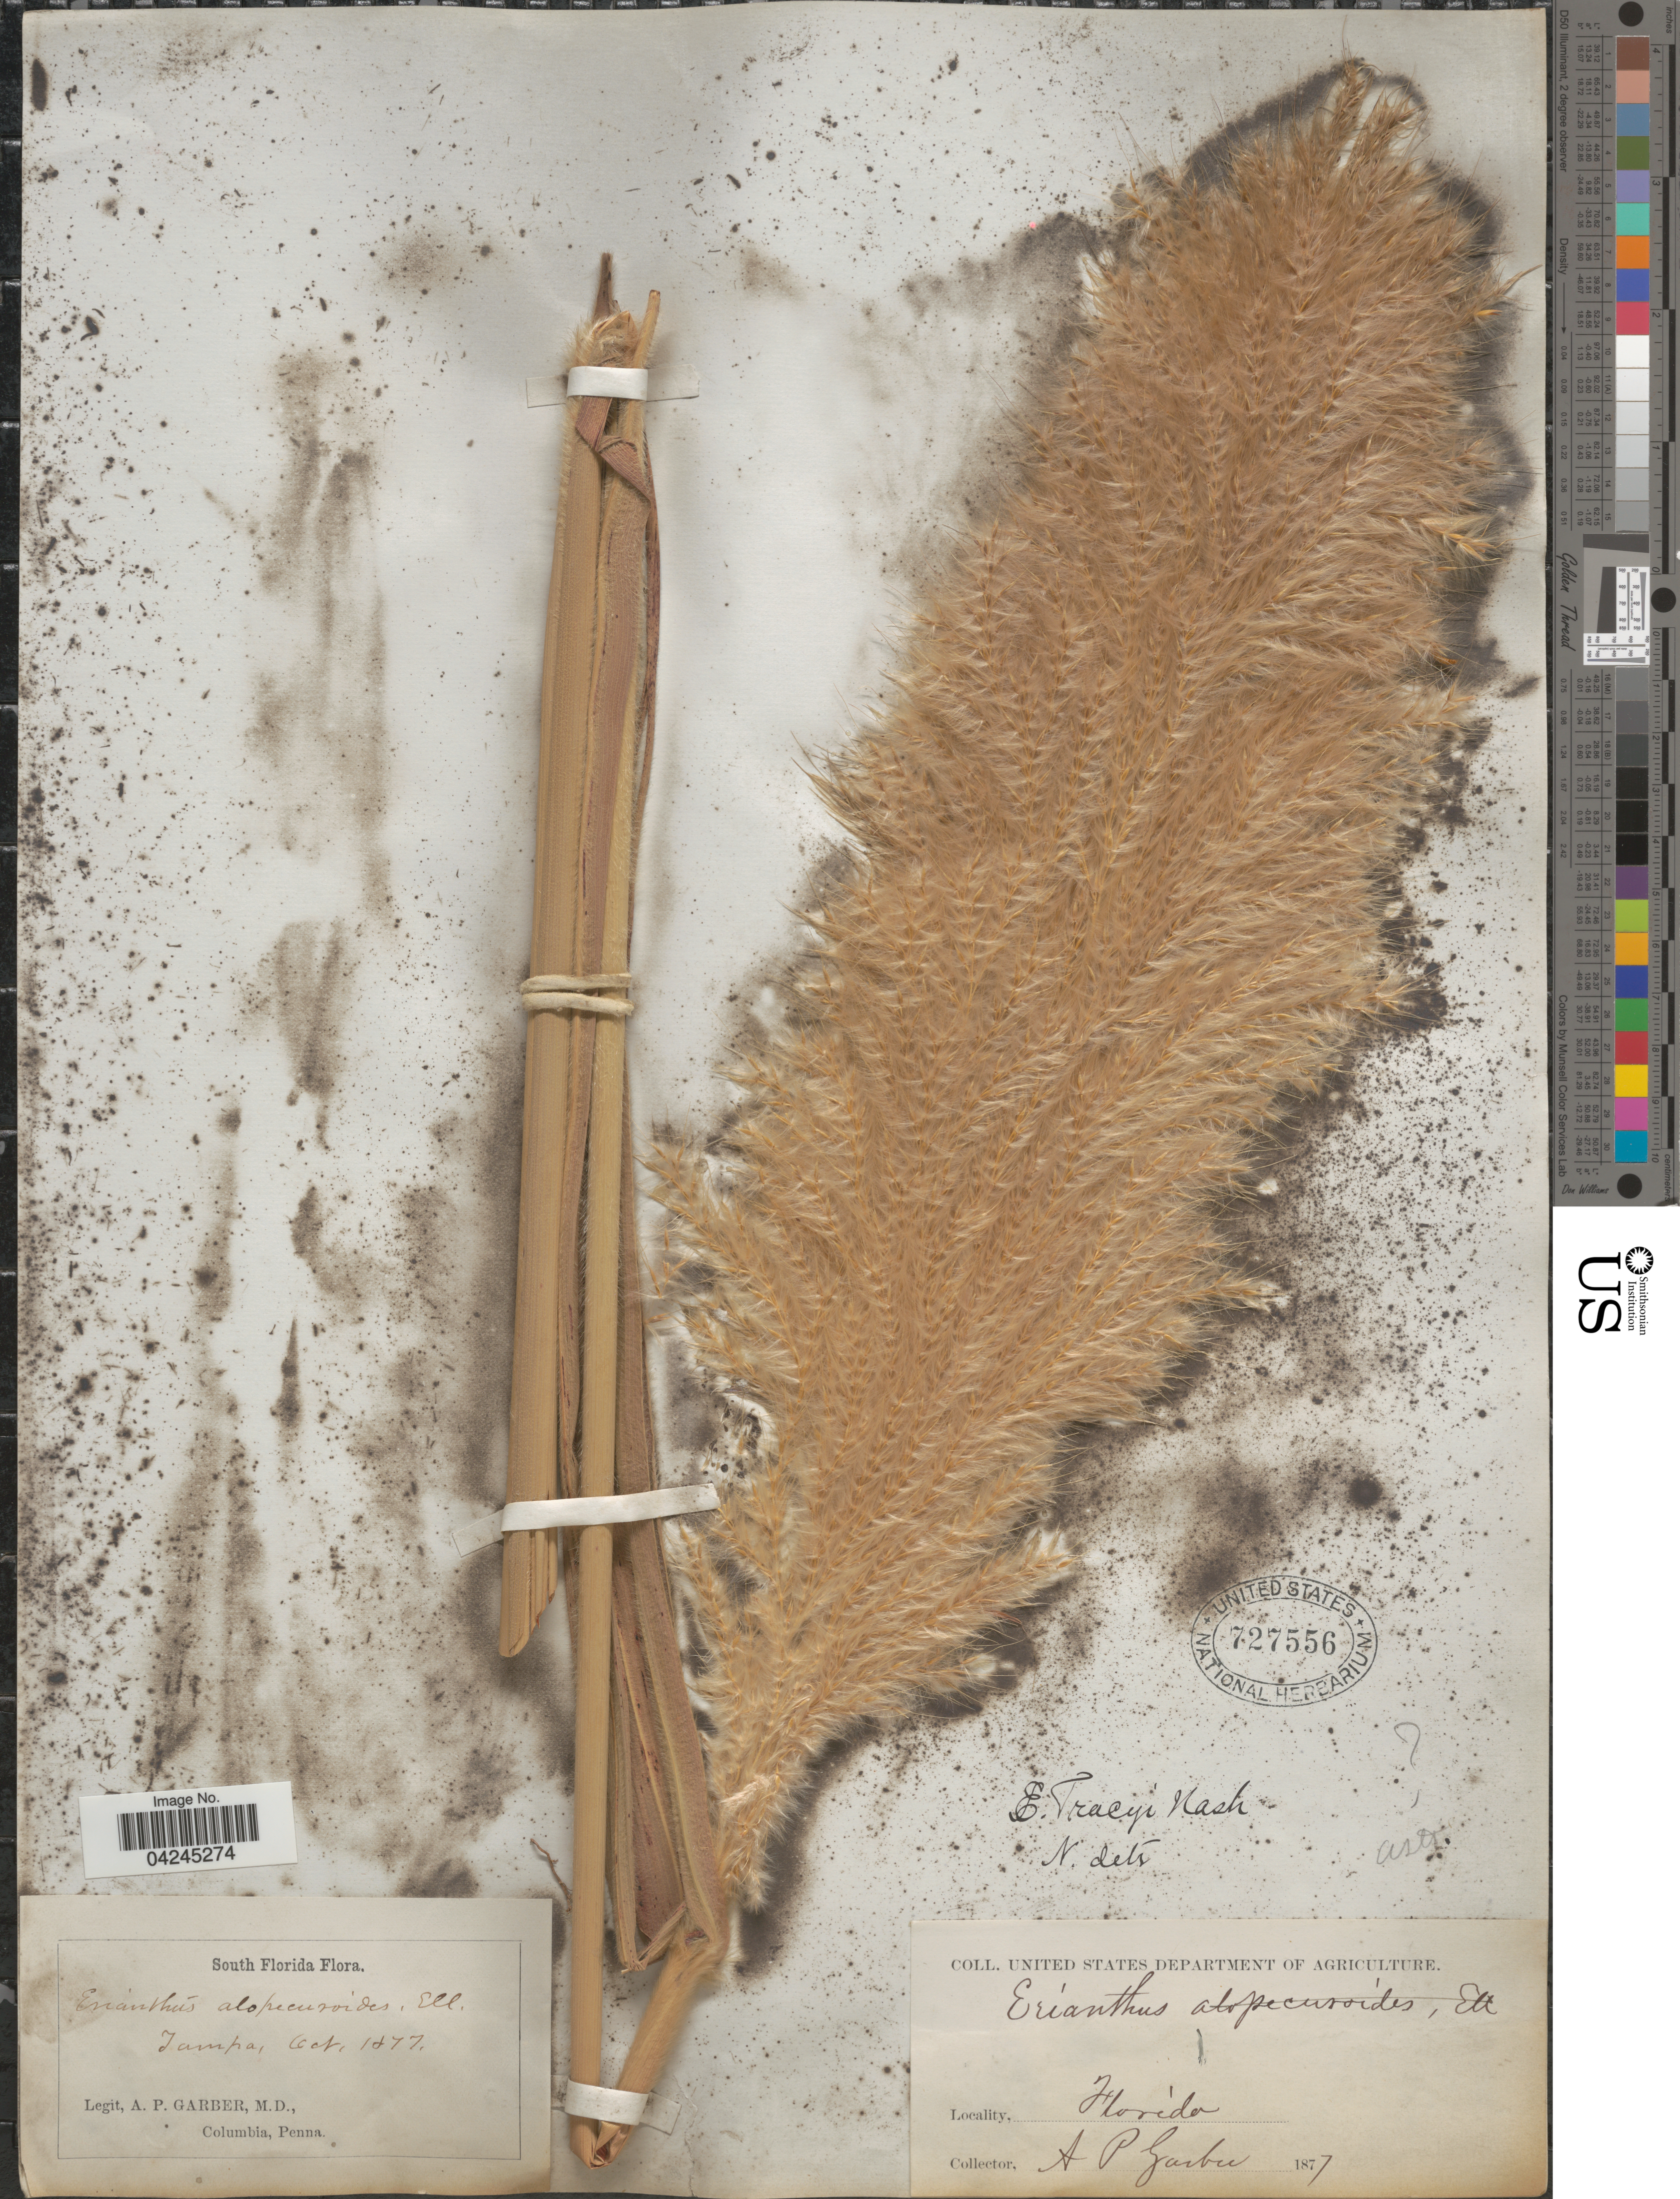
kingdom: Plantae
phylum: Tracheophyta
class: Liliopsida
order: Poales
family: Poaceae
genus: Erianthus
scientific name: Erianthus sp.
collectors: A. P. Garber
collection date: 1877-10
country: United States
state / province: Florida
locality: South Florida. Tampa.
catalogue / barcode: US 727556